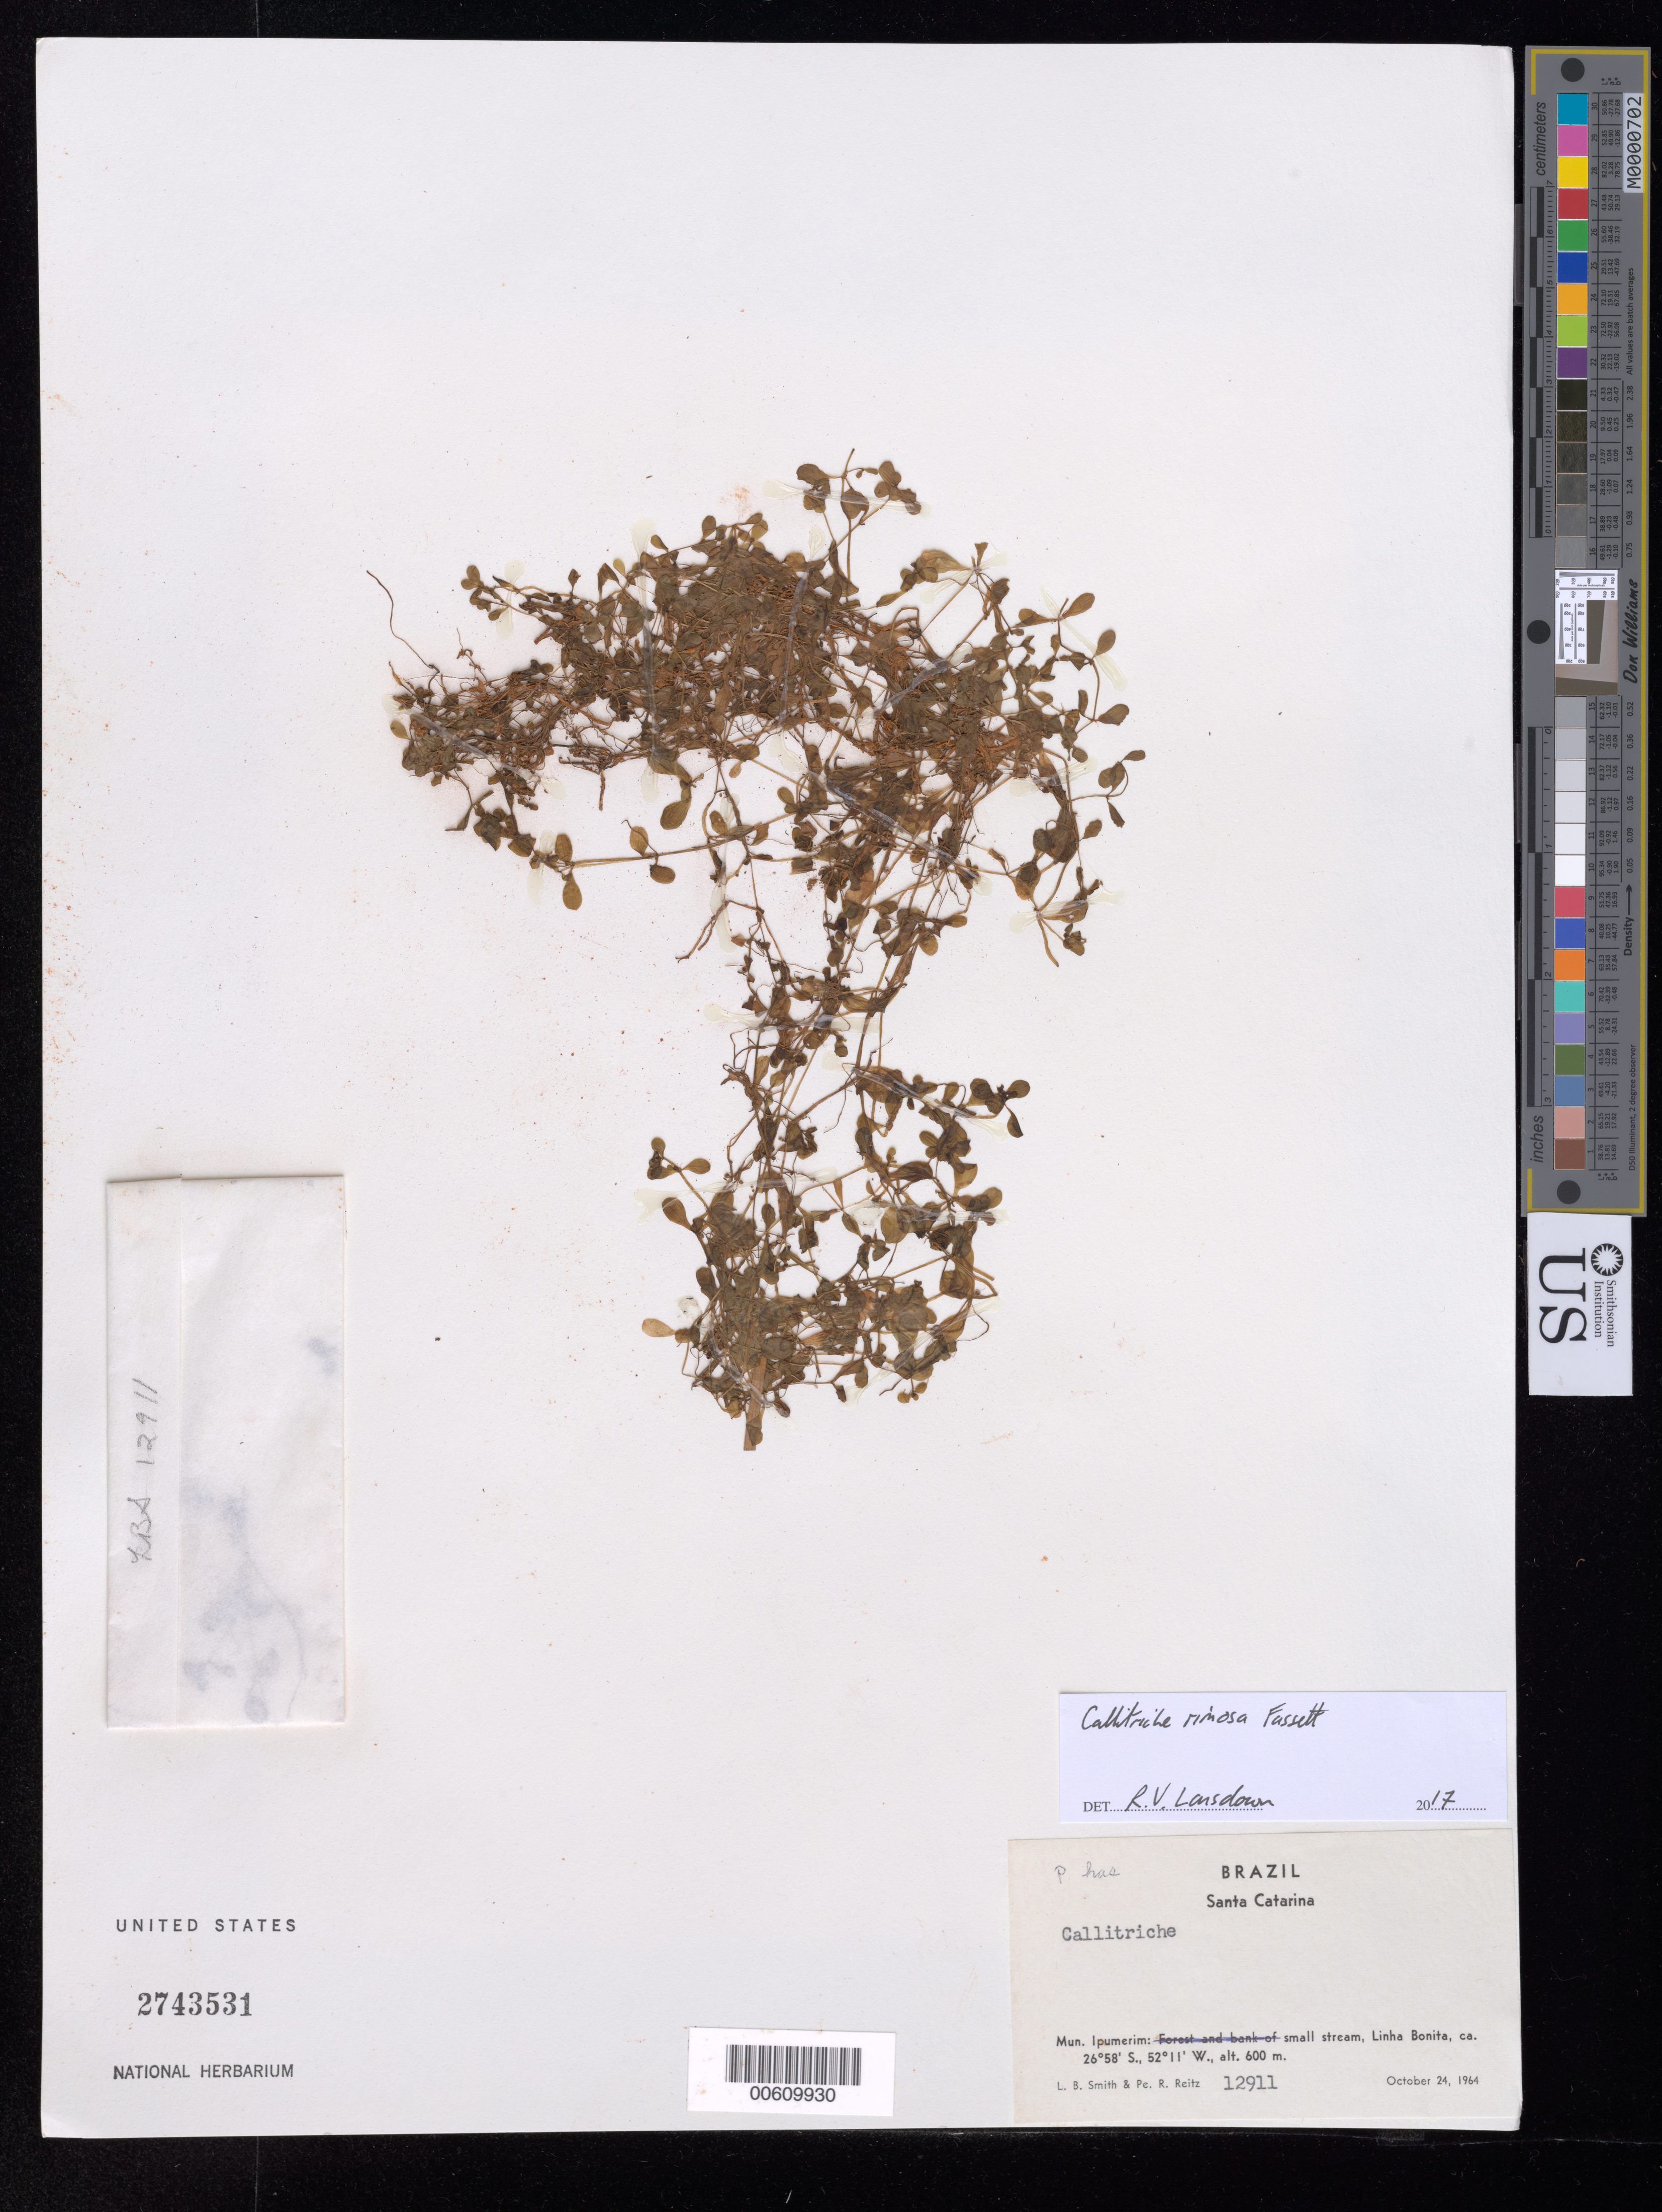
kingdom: Plantae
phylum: Tracheophyta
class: Magnoliopsida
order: Lamiales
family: Plantaginaceae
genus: Callitriche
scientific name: Callitriche rimosa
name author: Fassett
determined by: Lansdown, Richard V.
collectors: L. Smith & R. Reitz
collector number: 12911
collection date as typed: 24 Oct 1964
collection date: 1964-10-24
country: Brazil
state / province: Santa Catarina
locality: Ipumerim Mun., Linha Bonita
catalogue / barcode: US 2743531